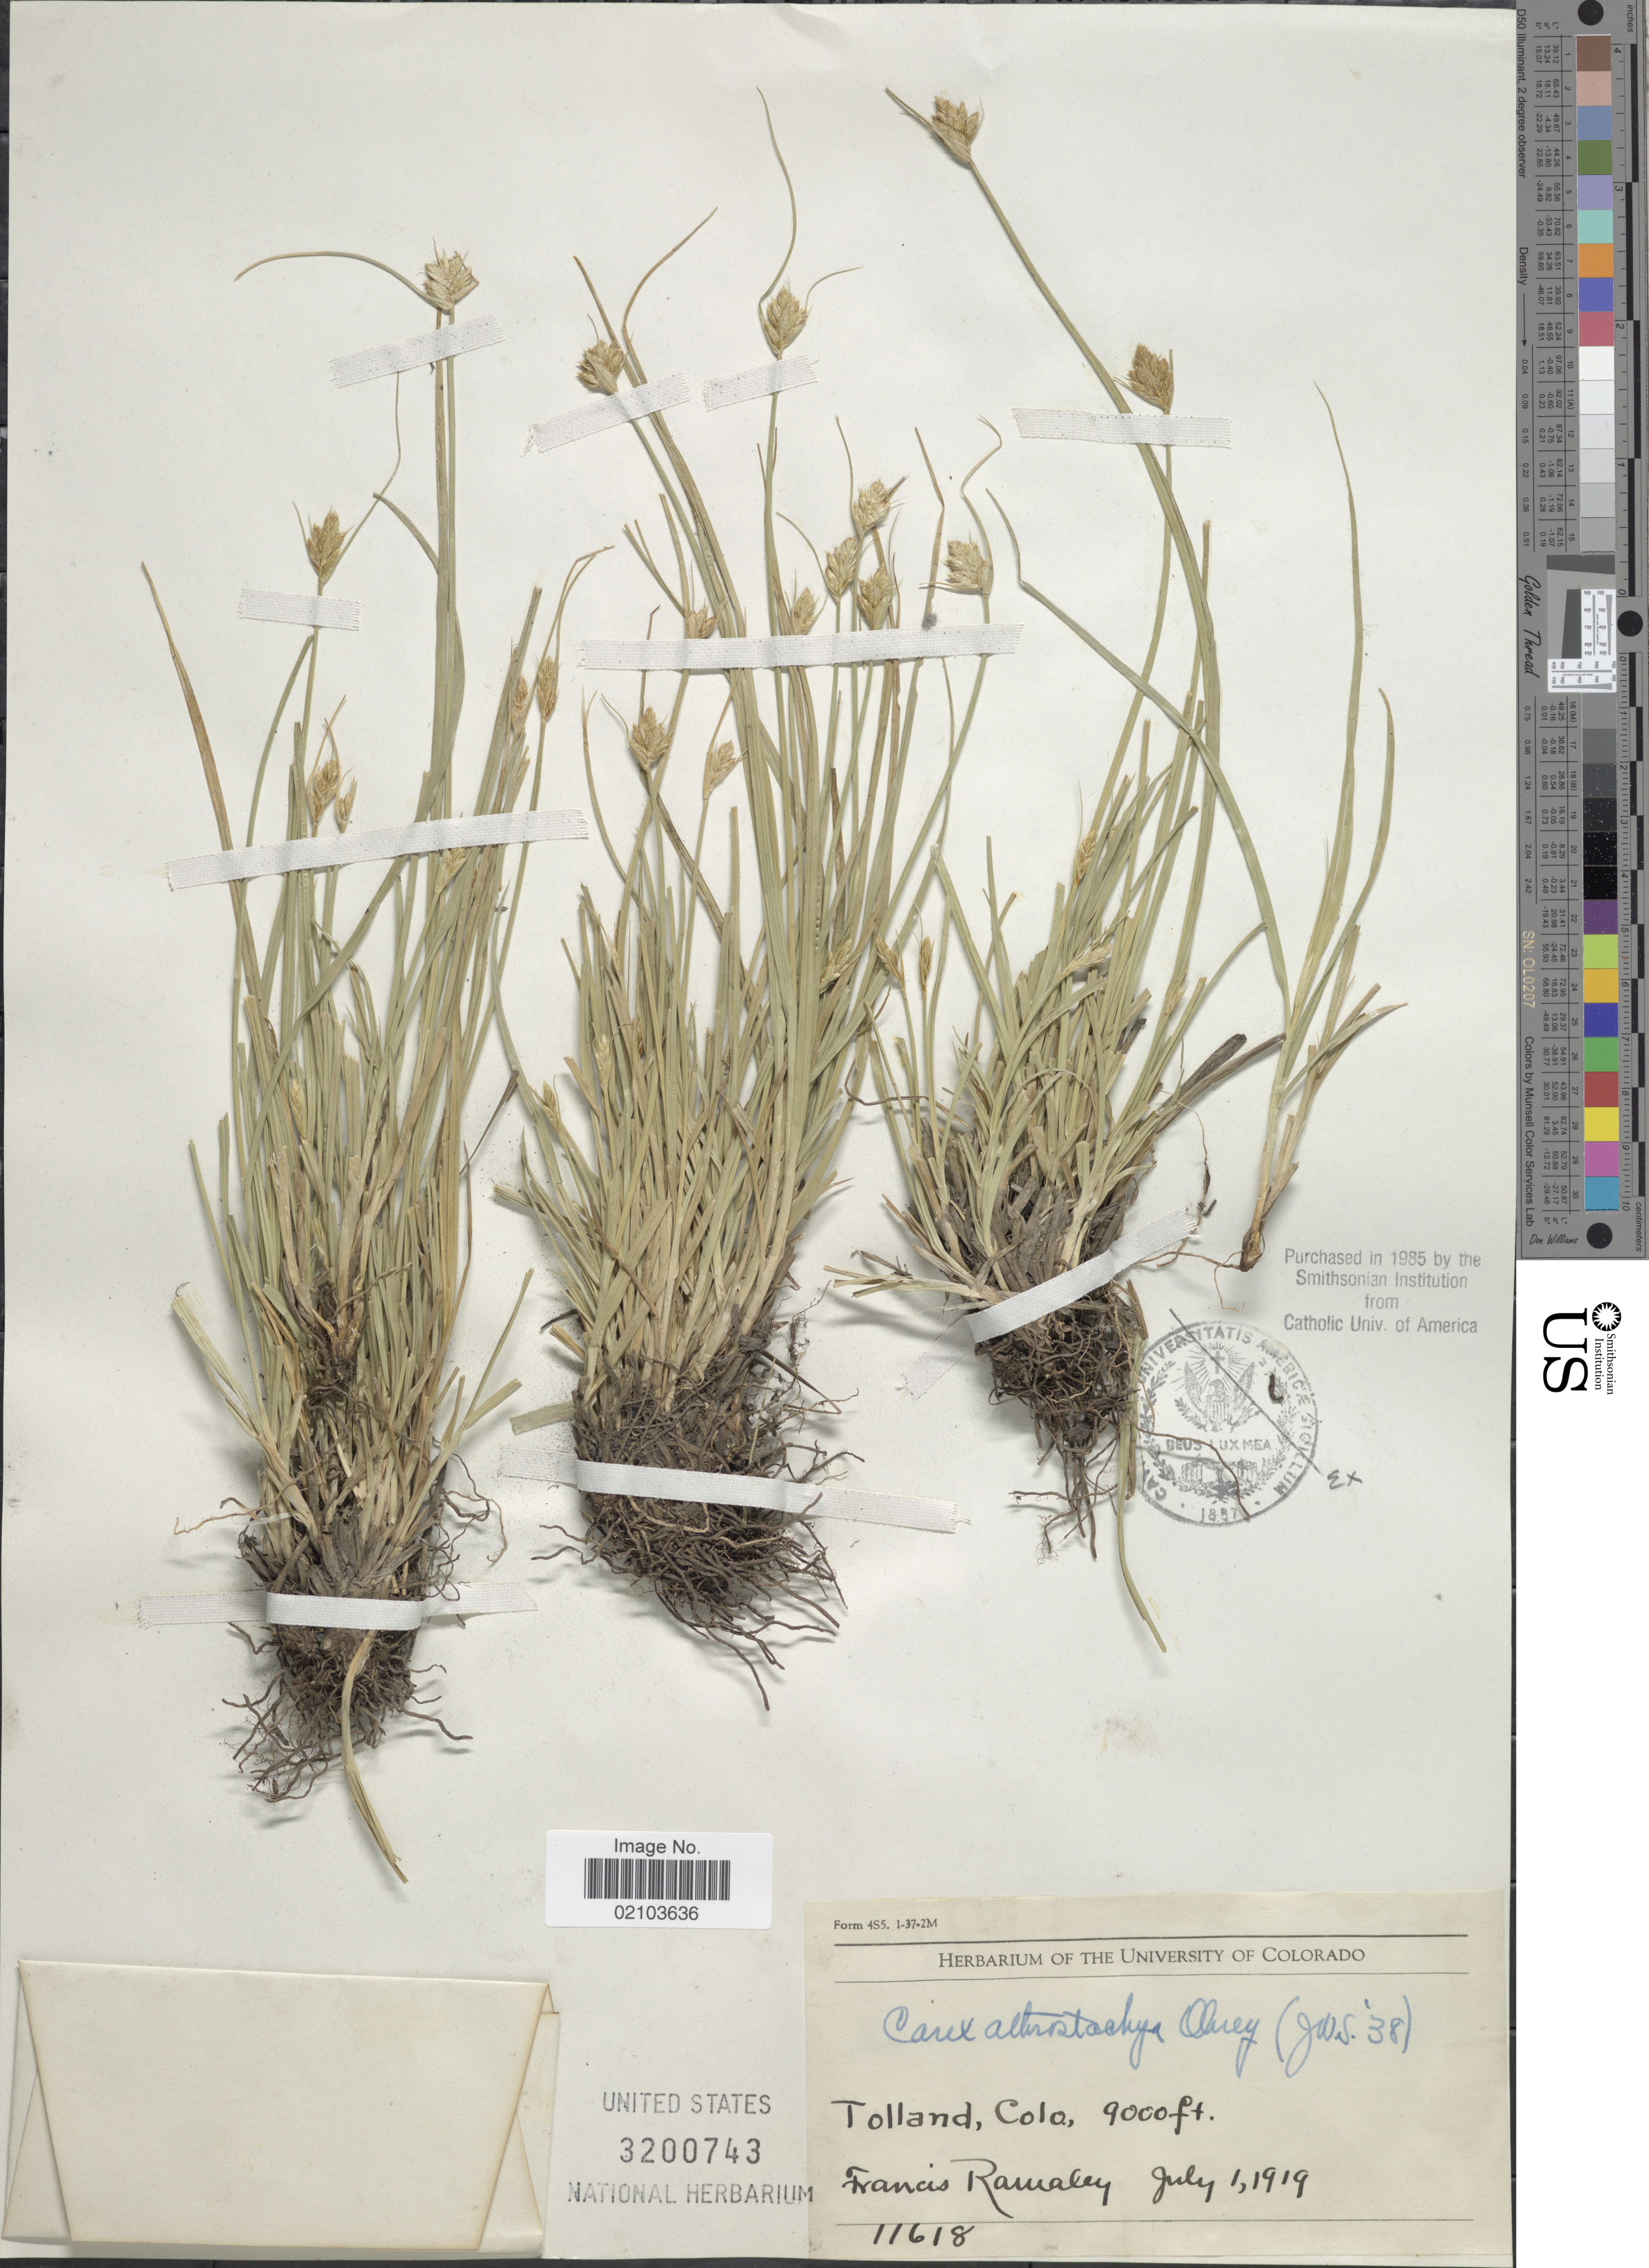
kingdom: Plantae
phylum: Tracheophyta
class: Liliopsida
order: Poales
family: Cyperaceae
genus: Carex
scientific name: Carex athrostachya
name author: Olney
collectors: F. Ramaley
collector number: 11618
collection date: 1919-07-01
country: United States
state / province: Colorado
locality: Tolland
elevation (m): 2743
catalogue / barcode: US 3200743